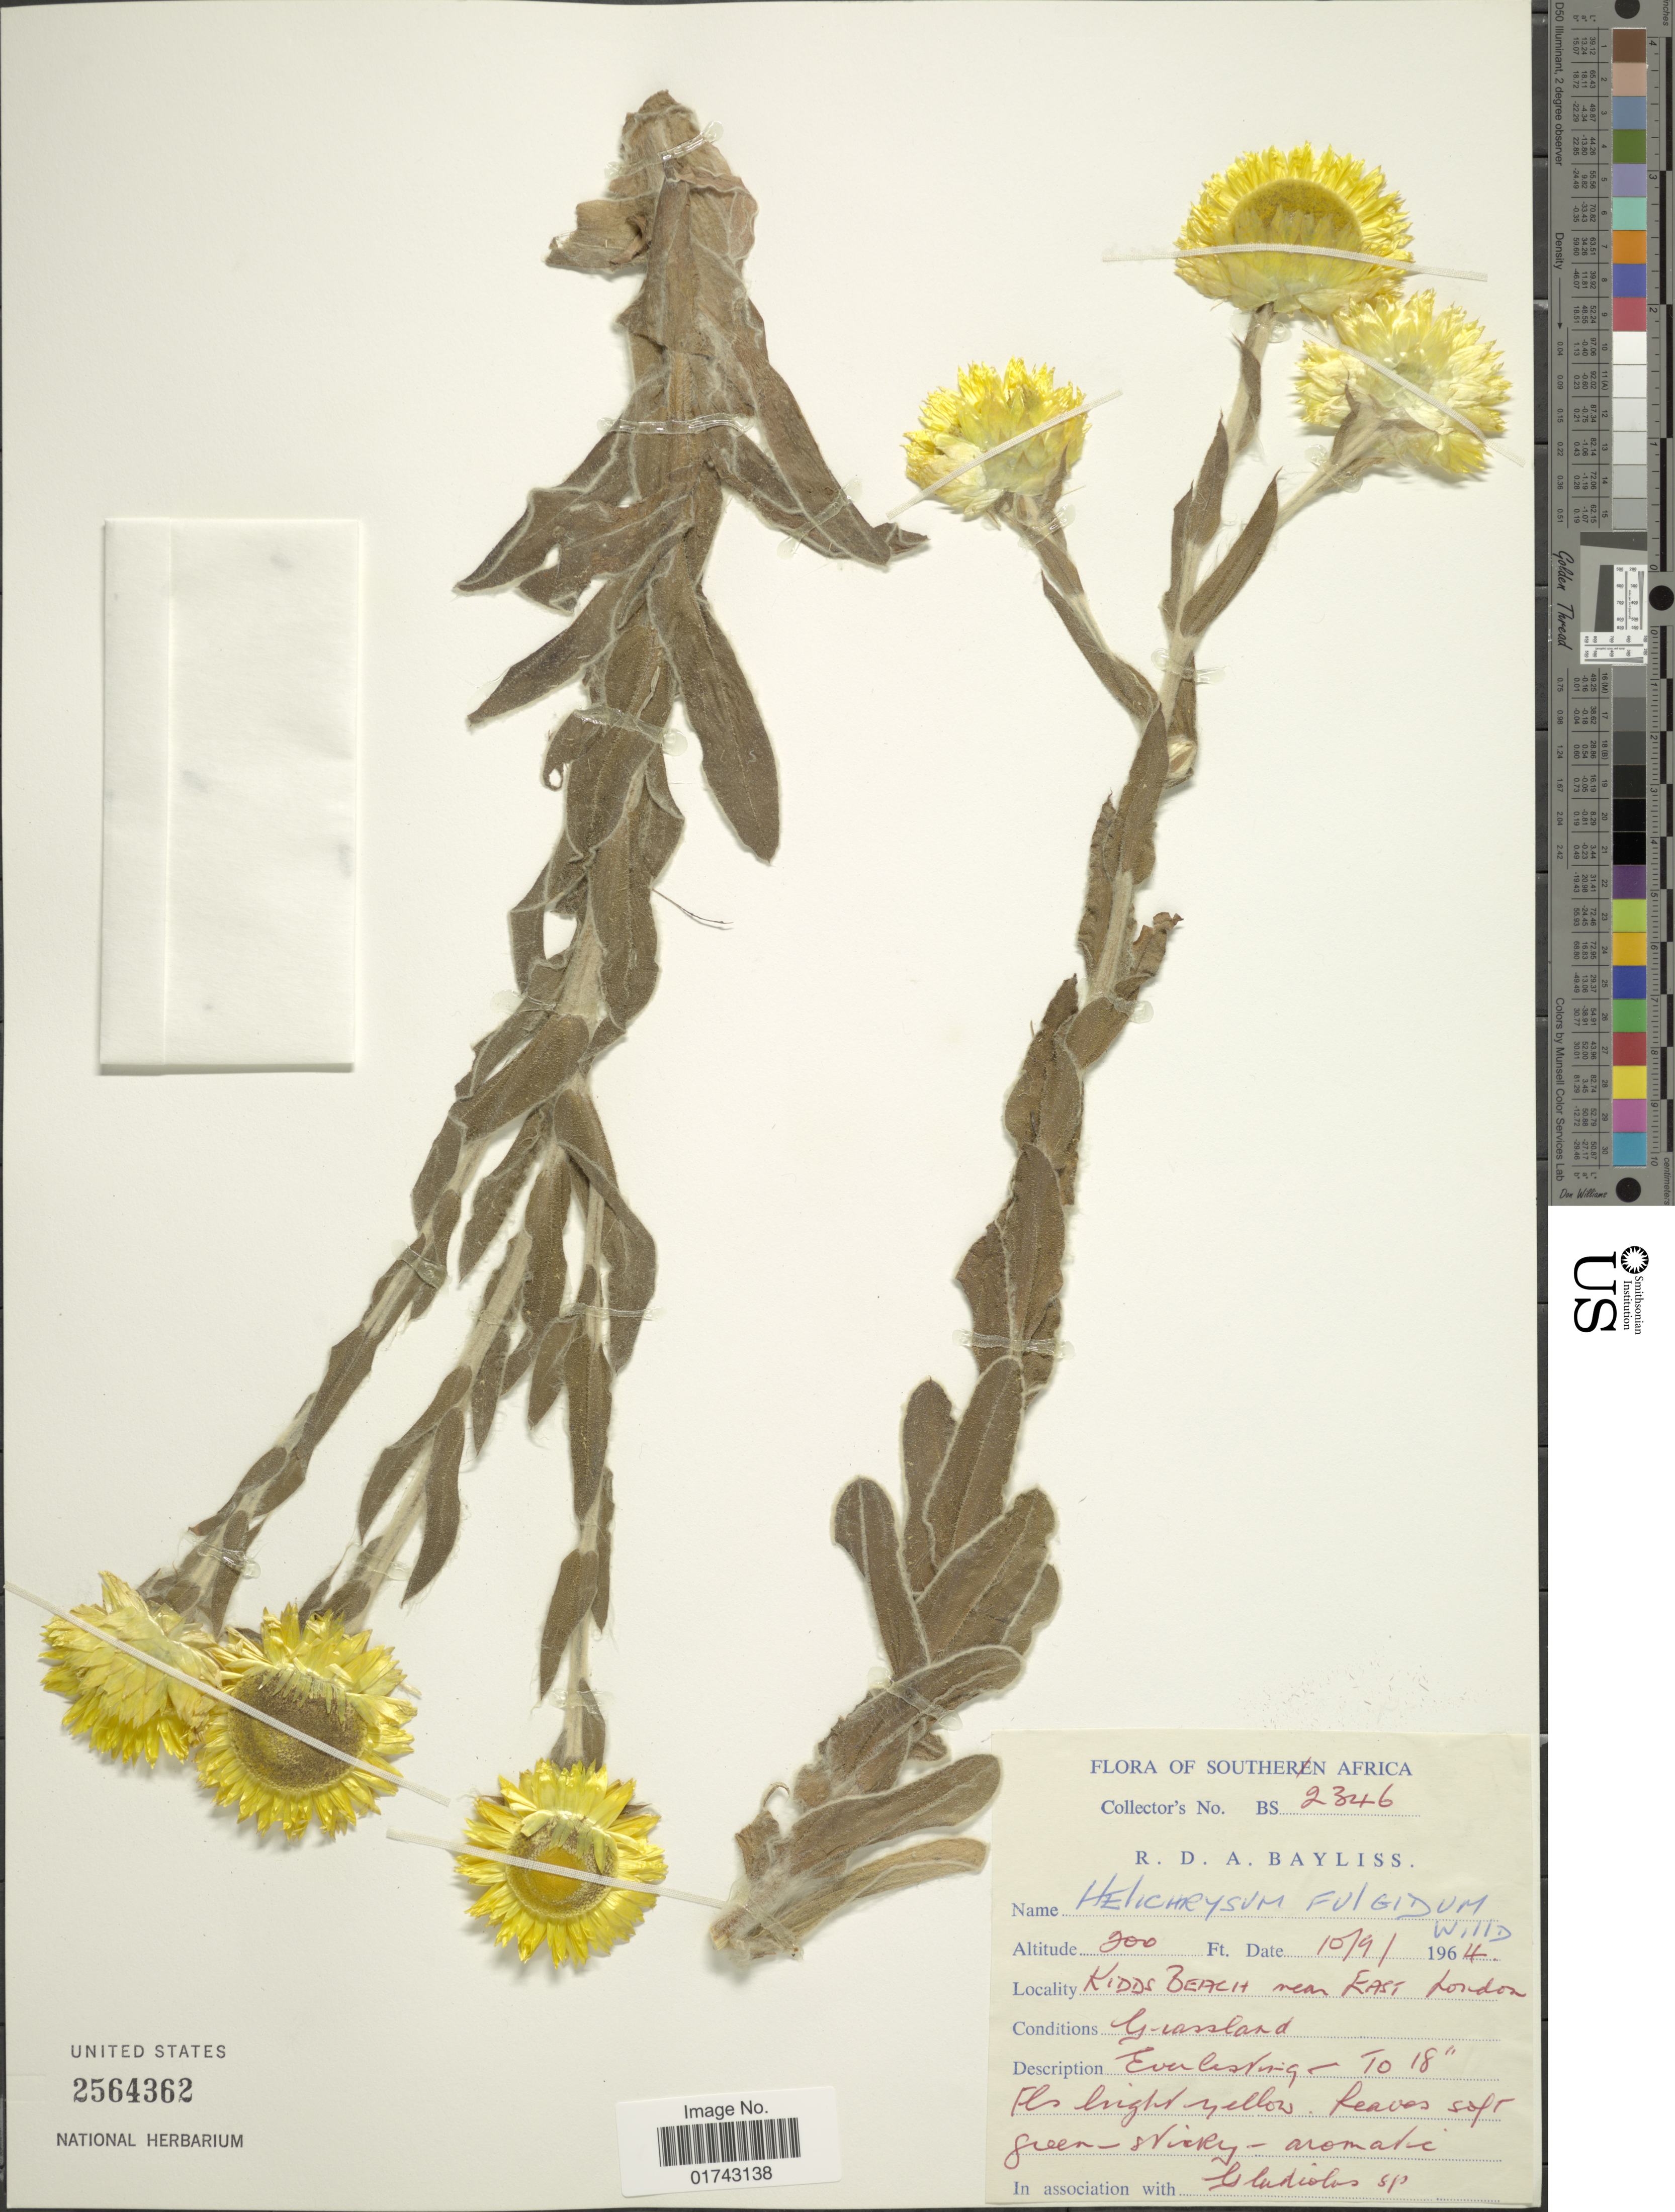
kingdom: Plantae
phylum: Tracheophyta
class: Magnoliopsida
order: Asterales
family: Asteraceae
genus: Helichrysum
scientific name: Helichrysum fulgidum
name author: (L. f.) A. Cunn.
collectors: R. Bayliss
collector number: BS2346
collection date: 1964-09-10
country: South Africa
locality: Southern Africa, Kidds Beach near East London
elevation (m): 274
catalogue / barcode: US 2564362